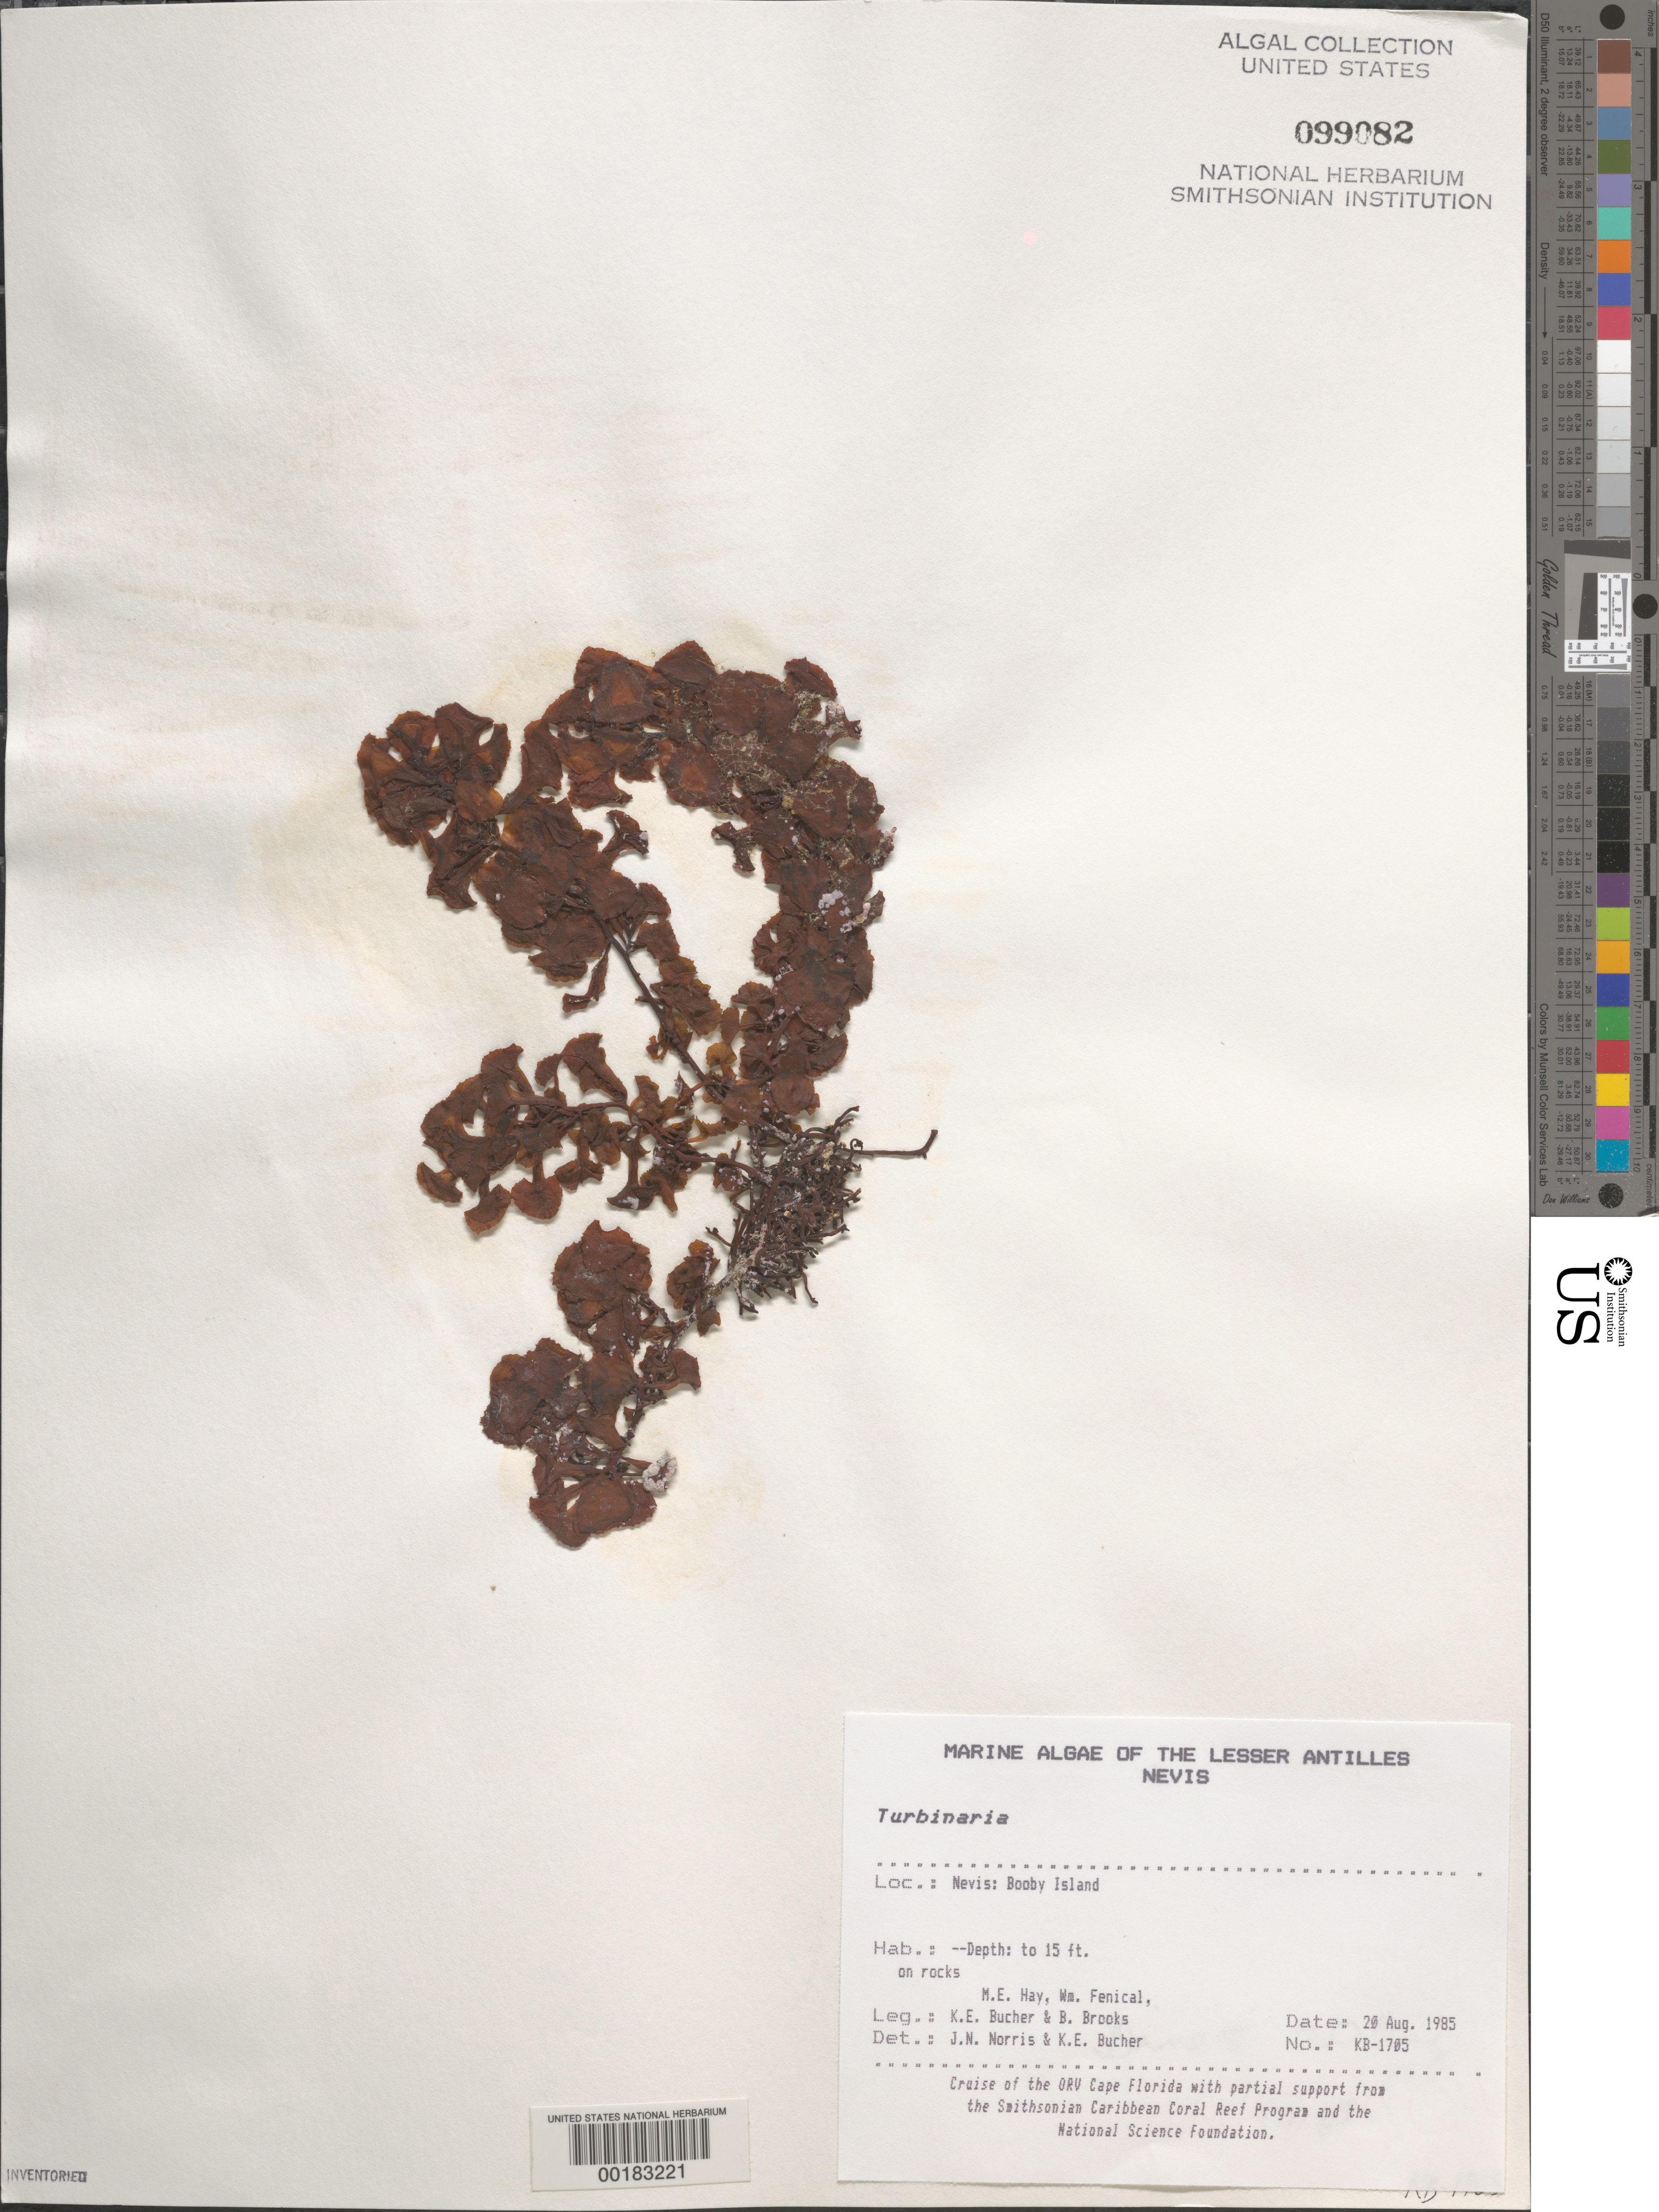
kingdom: Chromista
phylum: Ochrophyta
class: Phaeophyceae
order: Fucales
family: Sargassaceae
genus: Turbinaria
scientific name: Turbinaria sp.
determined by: Norris, J. N.; Bucher, K. E.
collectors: K. E. Bucher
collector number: Kb-1705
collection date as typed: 20 Aug 1985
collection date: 1985-08-20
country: St. Christopher-Nevis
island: Nevis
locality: Booby Island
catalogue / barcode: US 99082